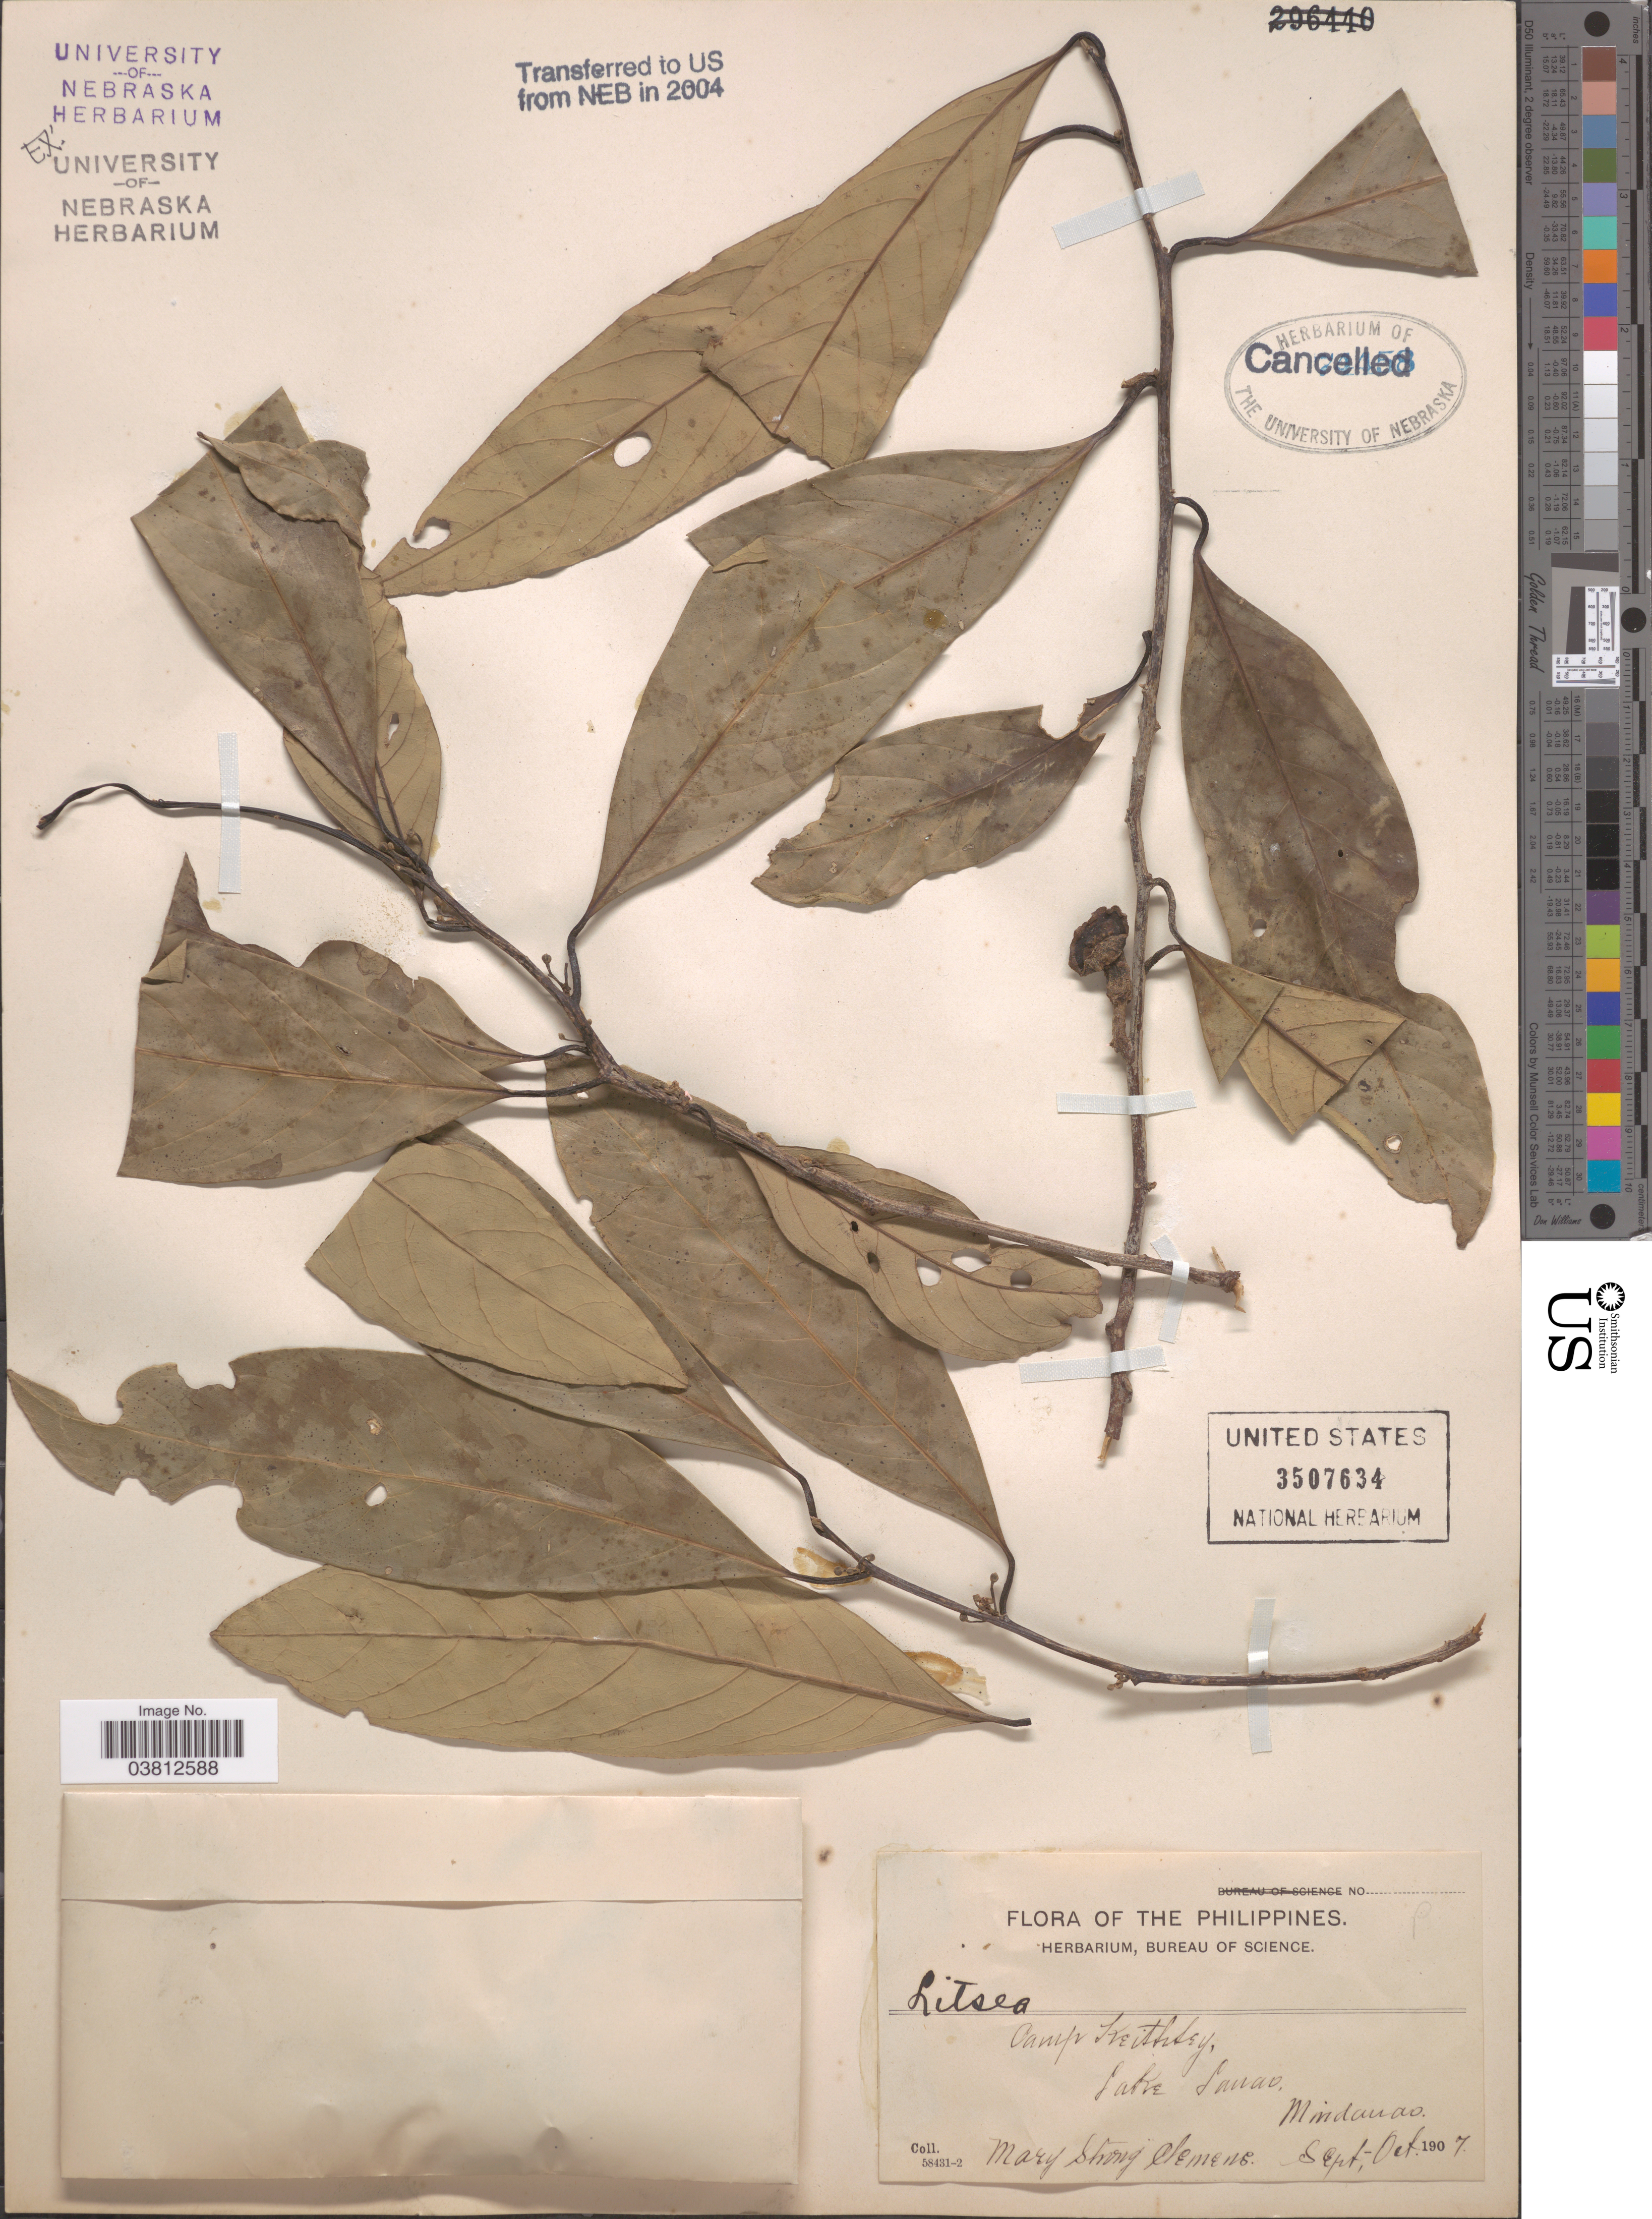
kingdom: Plantae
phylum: Tracheophyta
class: Magnoliopsida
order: Laurales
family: Lauraceae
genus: Litsea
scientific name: Litsea sp.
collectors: M. S. Clemens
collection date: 1907-09/1907-10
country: Philippines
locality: Camp Keithley. Lake Lanao. Mindanao.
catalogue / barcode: US 3507634